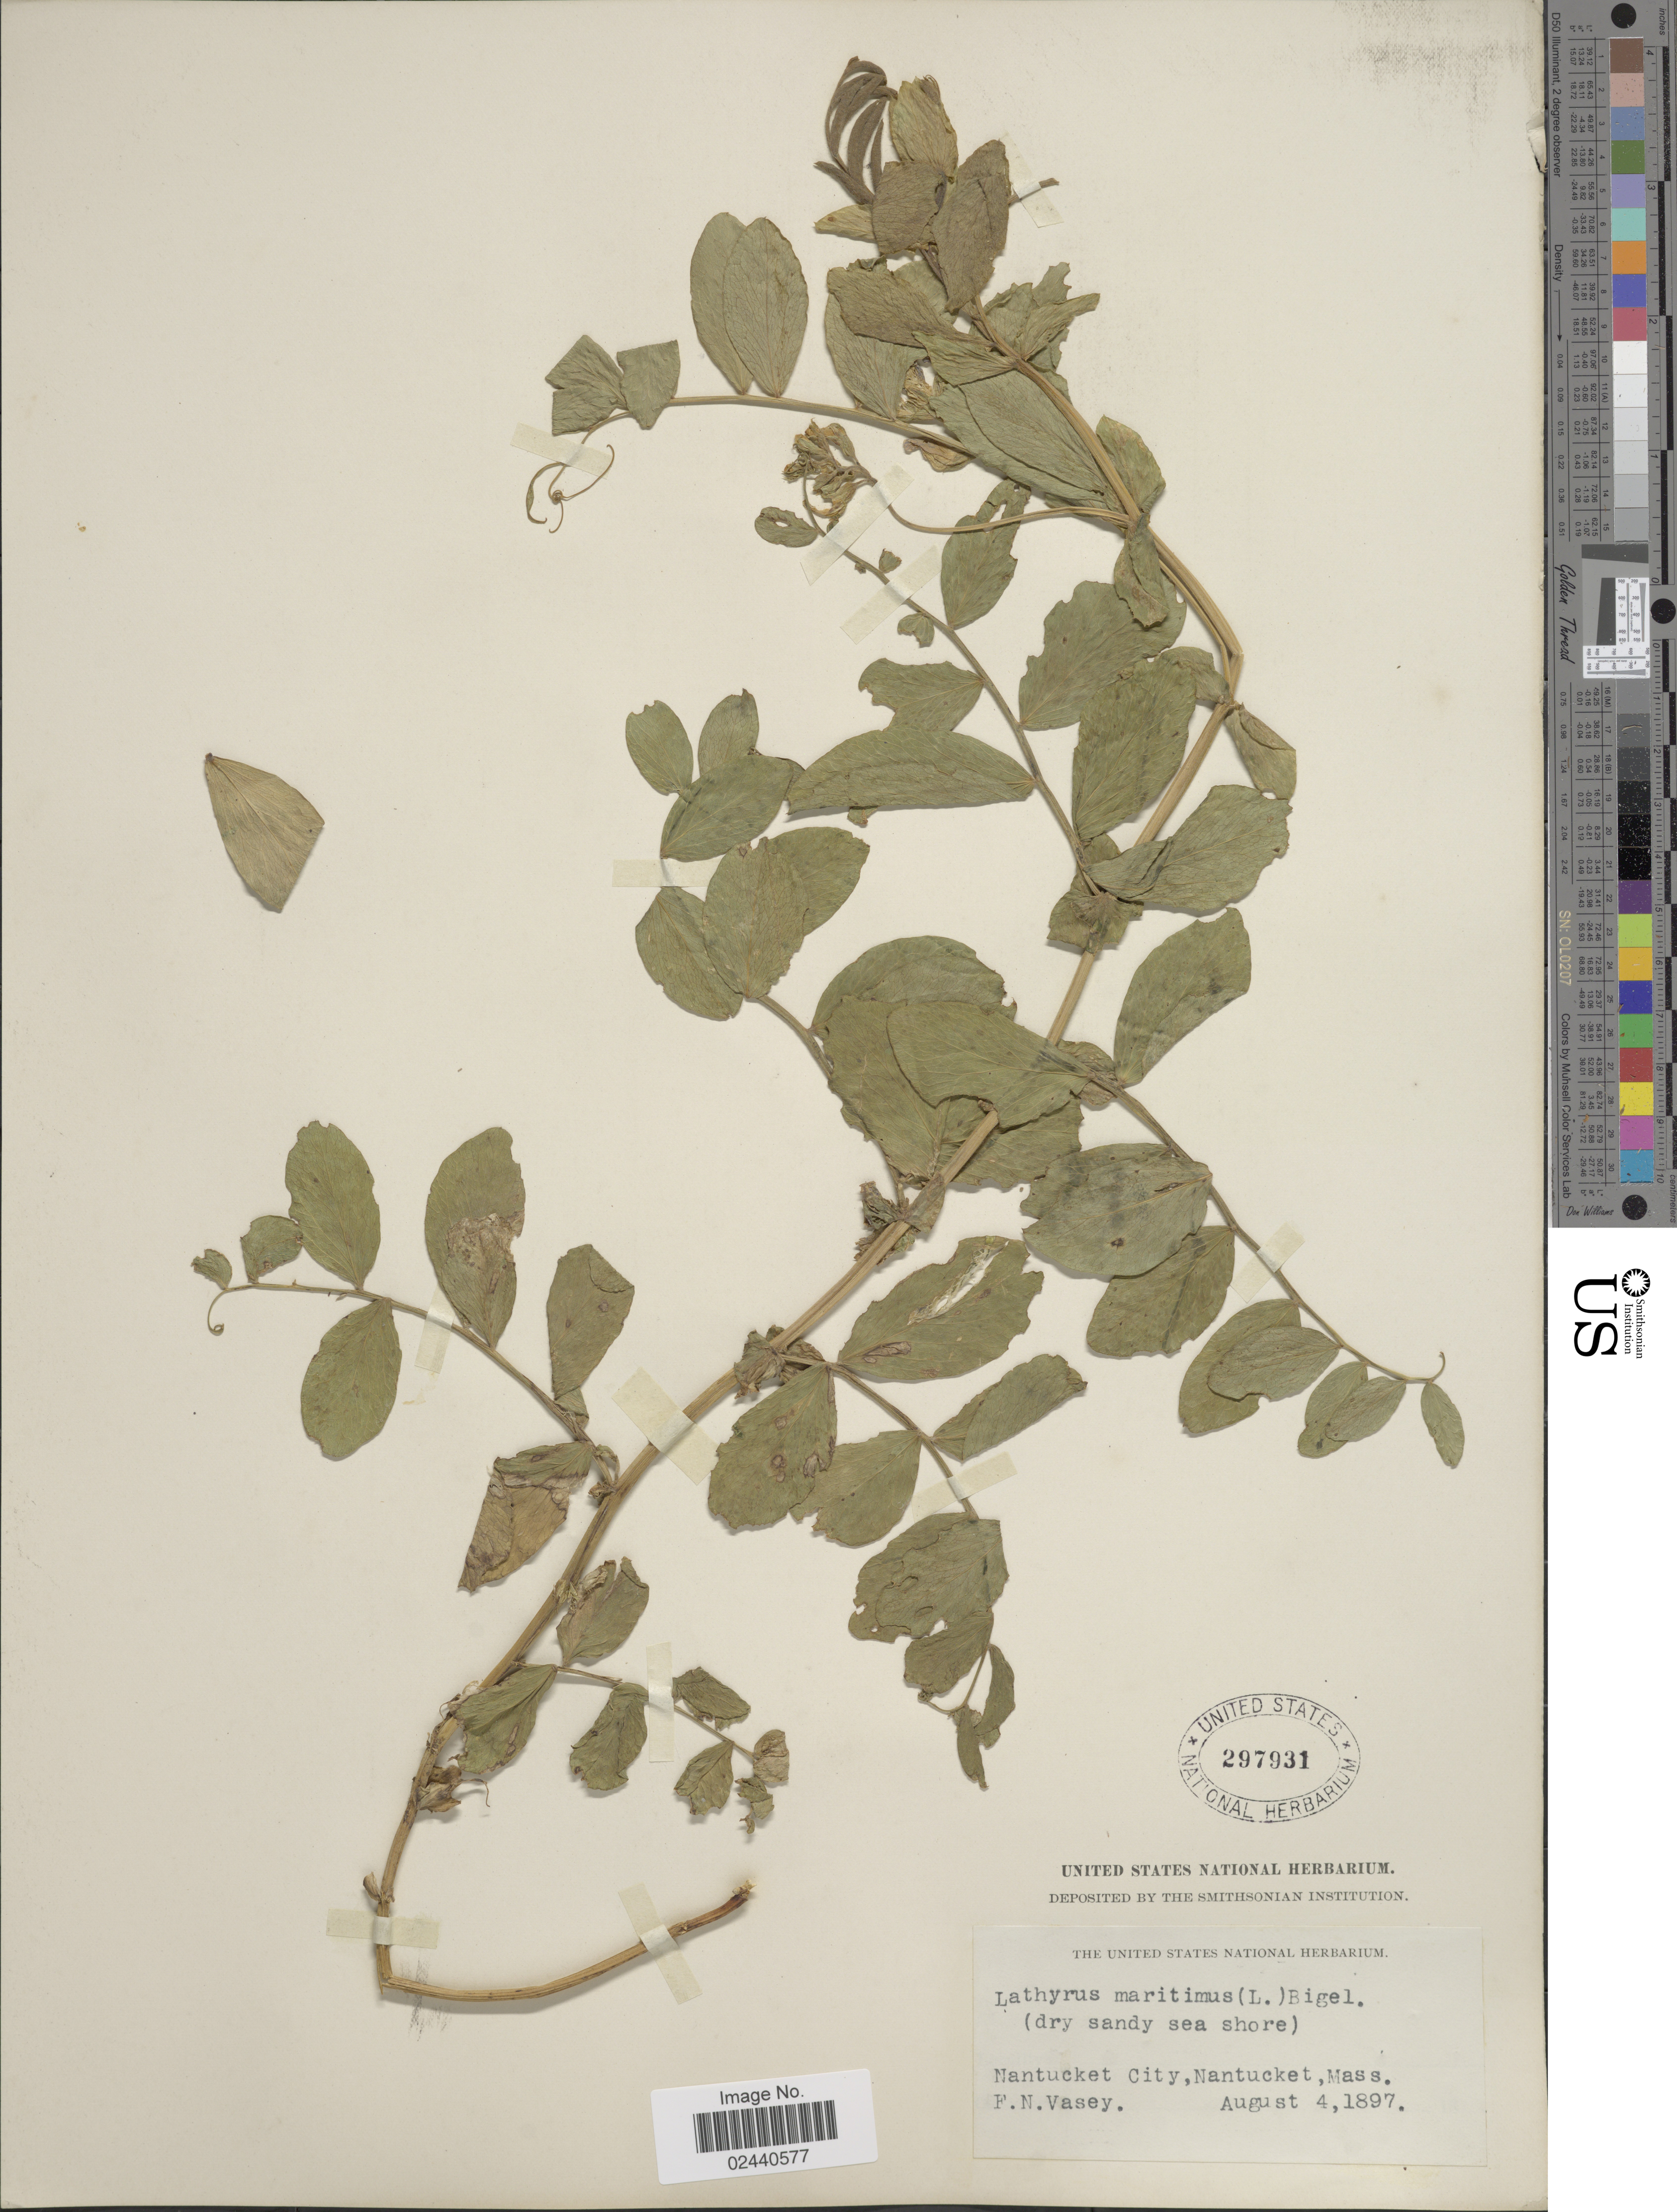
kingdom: Plantae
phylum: Tracheophyta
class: Magnoliopsida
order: Fabales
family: Fabaceae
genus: Lathyrus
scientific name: Lathyrus japonicus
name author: Willd.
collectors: F. N. Vasey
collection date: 1897-08-04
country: United States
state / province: Massachusetts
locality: Nantucket City, Nantucket.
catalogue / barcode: US 297931